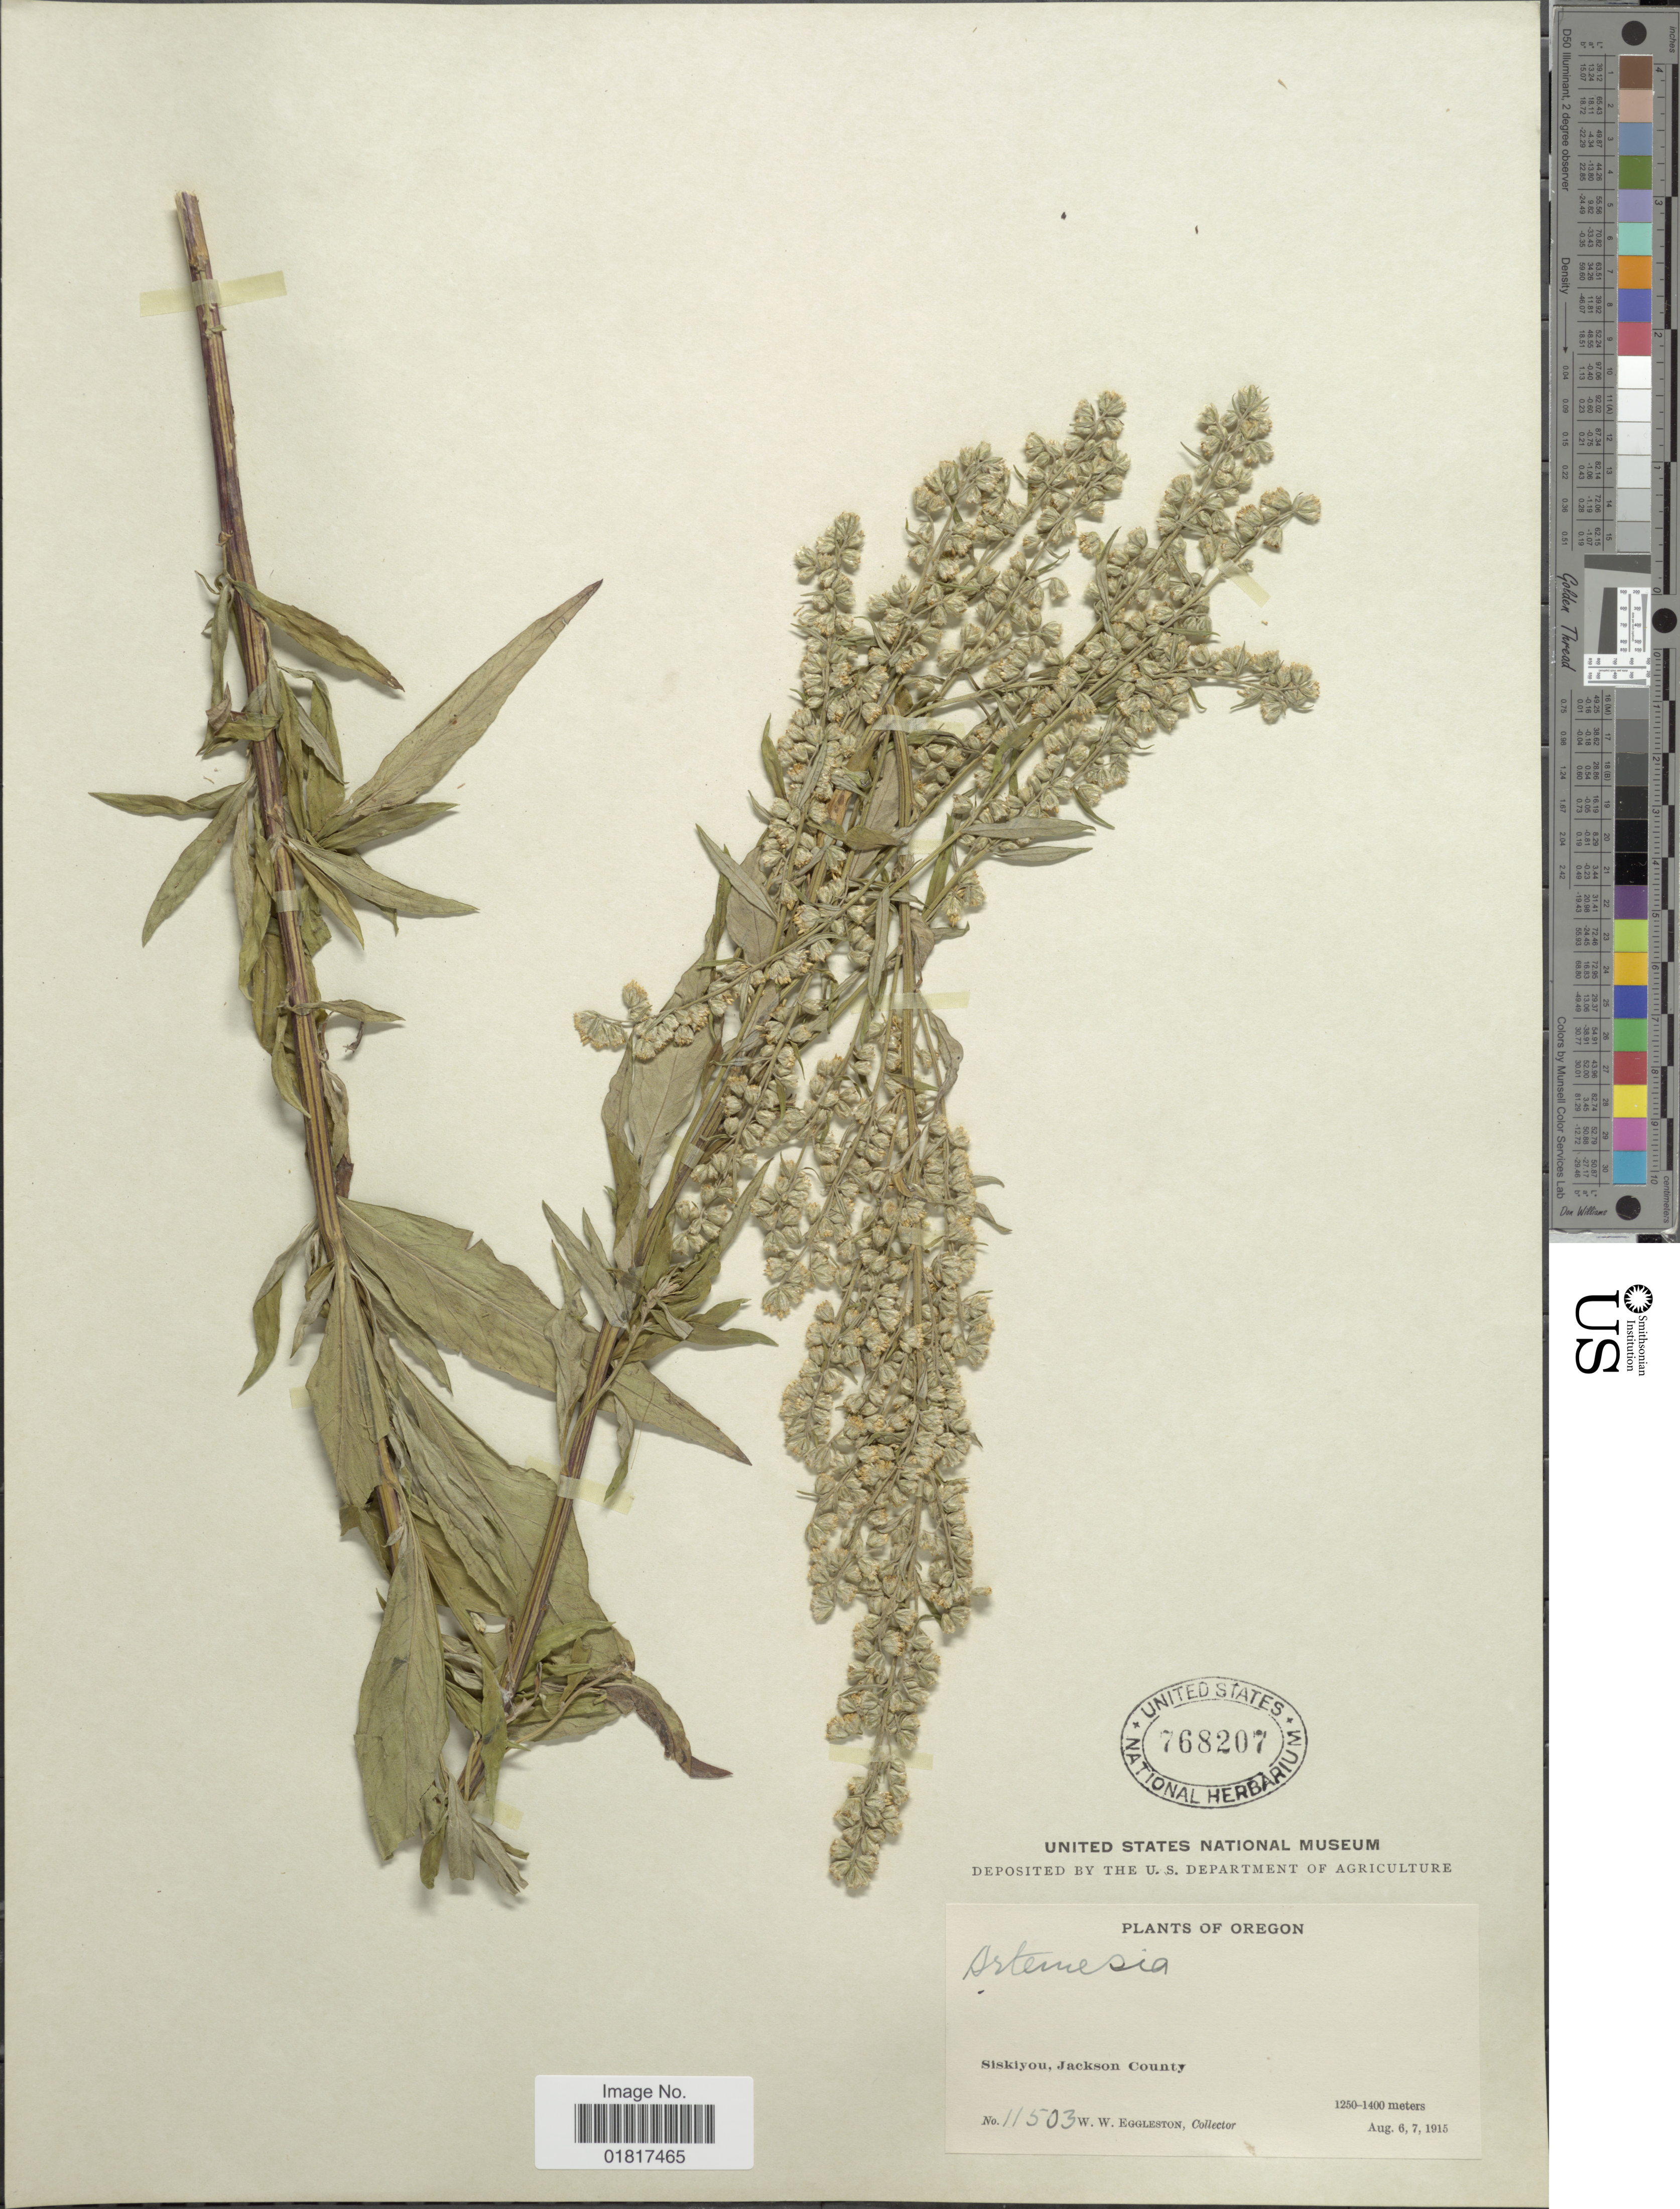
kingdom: Plantae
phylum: Tracheophyta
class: Magnoliopsida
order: Asterales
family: Asteraceae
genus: Artemisia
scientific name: Artemisia sp.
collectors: W. W. Eggleston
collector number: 11503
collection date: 1915-08-06/1915-08-07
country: United States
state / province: Oregon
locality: Siskiyou, jackson County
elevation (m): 1250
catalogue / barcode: US 768207